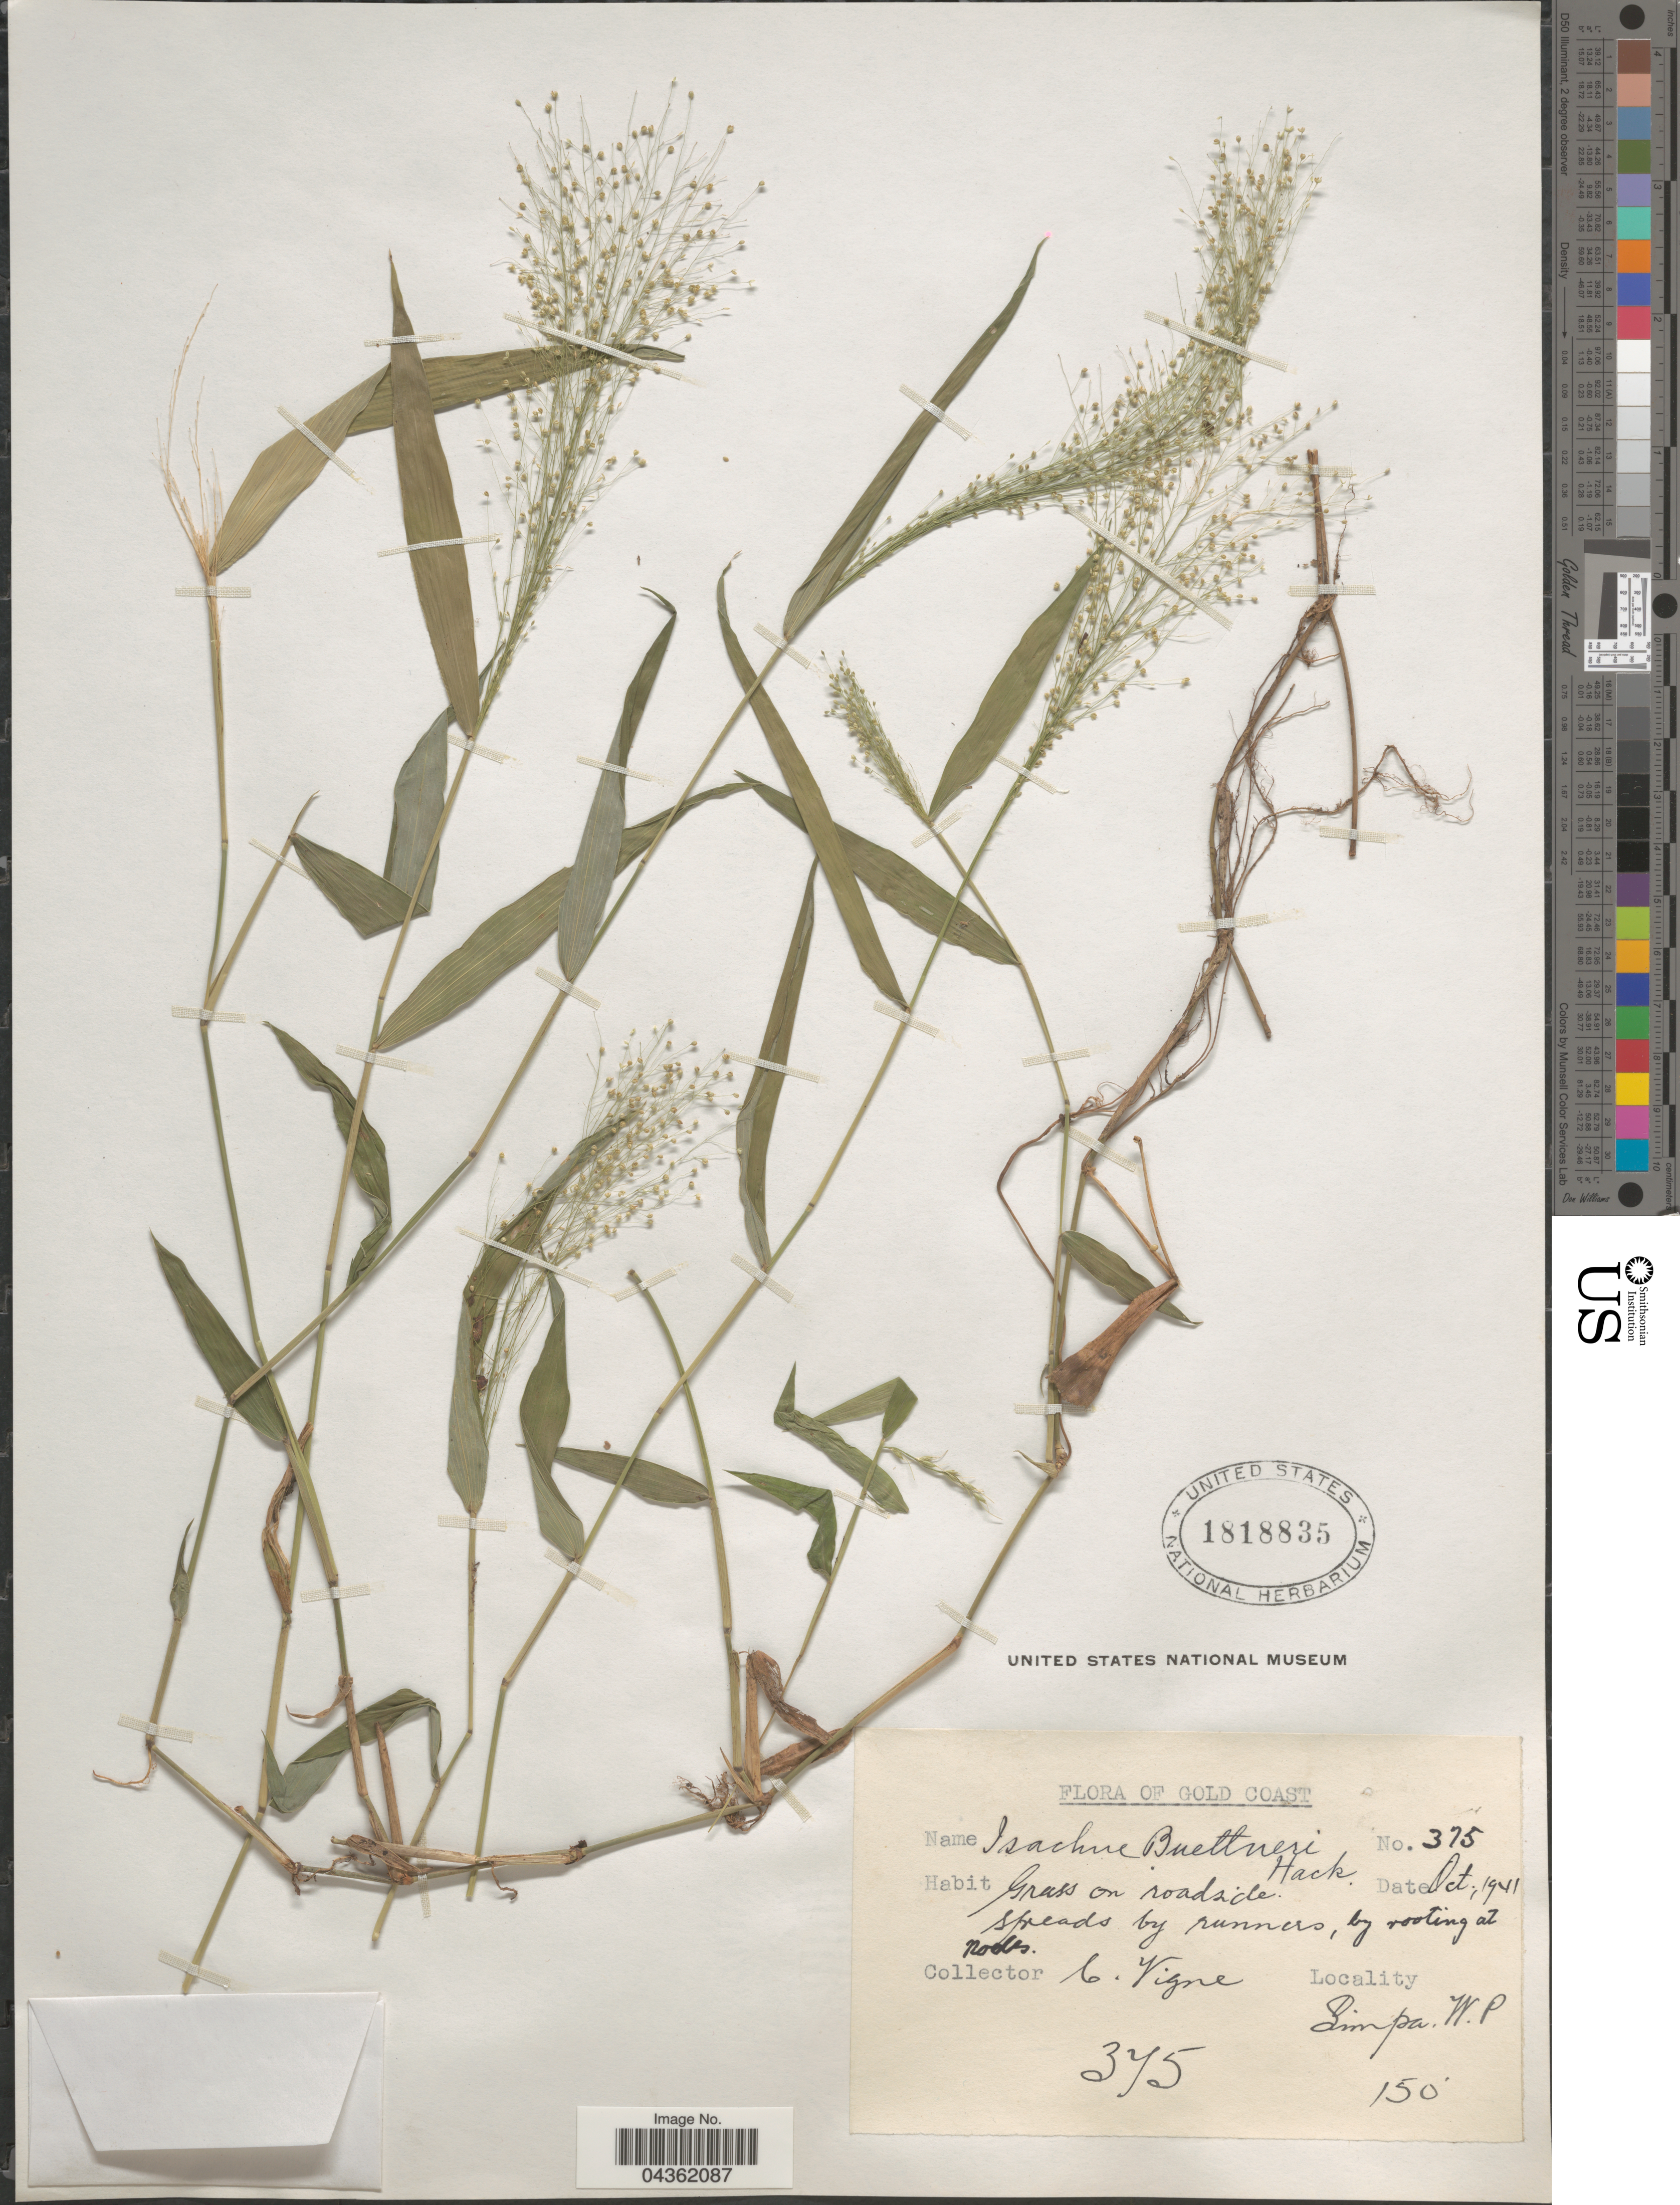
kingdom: Plantae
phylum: Tracheophyta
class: Liliopsida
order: Poales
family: Poaceae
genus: Isachne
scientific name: Isachne albens var. buettneri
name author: (Veldkamp & Buettm.) Veldkamp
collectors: C. Vigne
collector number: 375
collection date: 1941-10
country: Ghana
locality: Gold Coast. Simpa W. P.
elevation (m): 46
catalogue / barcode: US 1818835